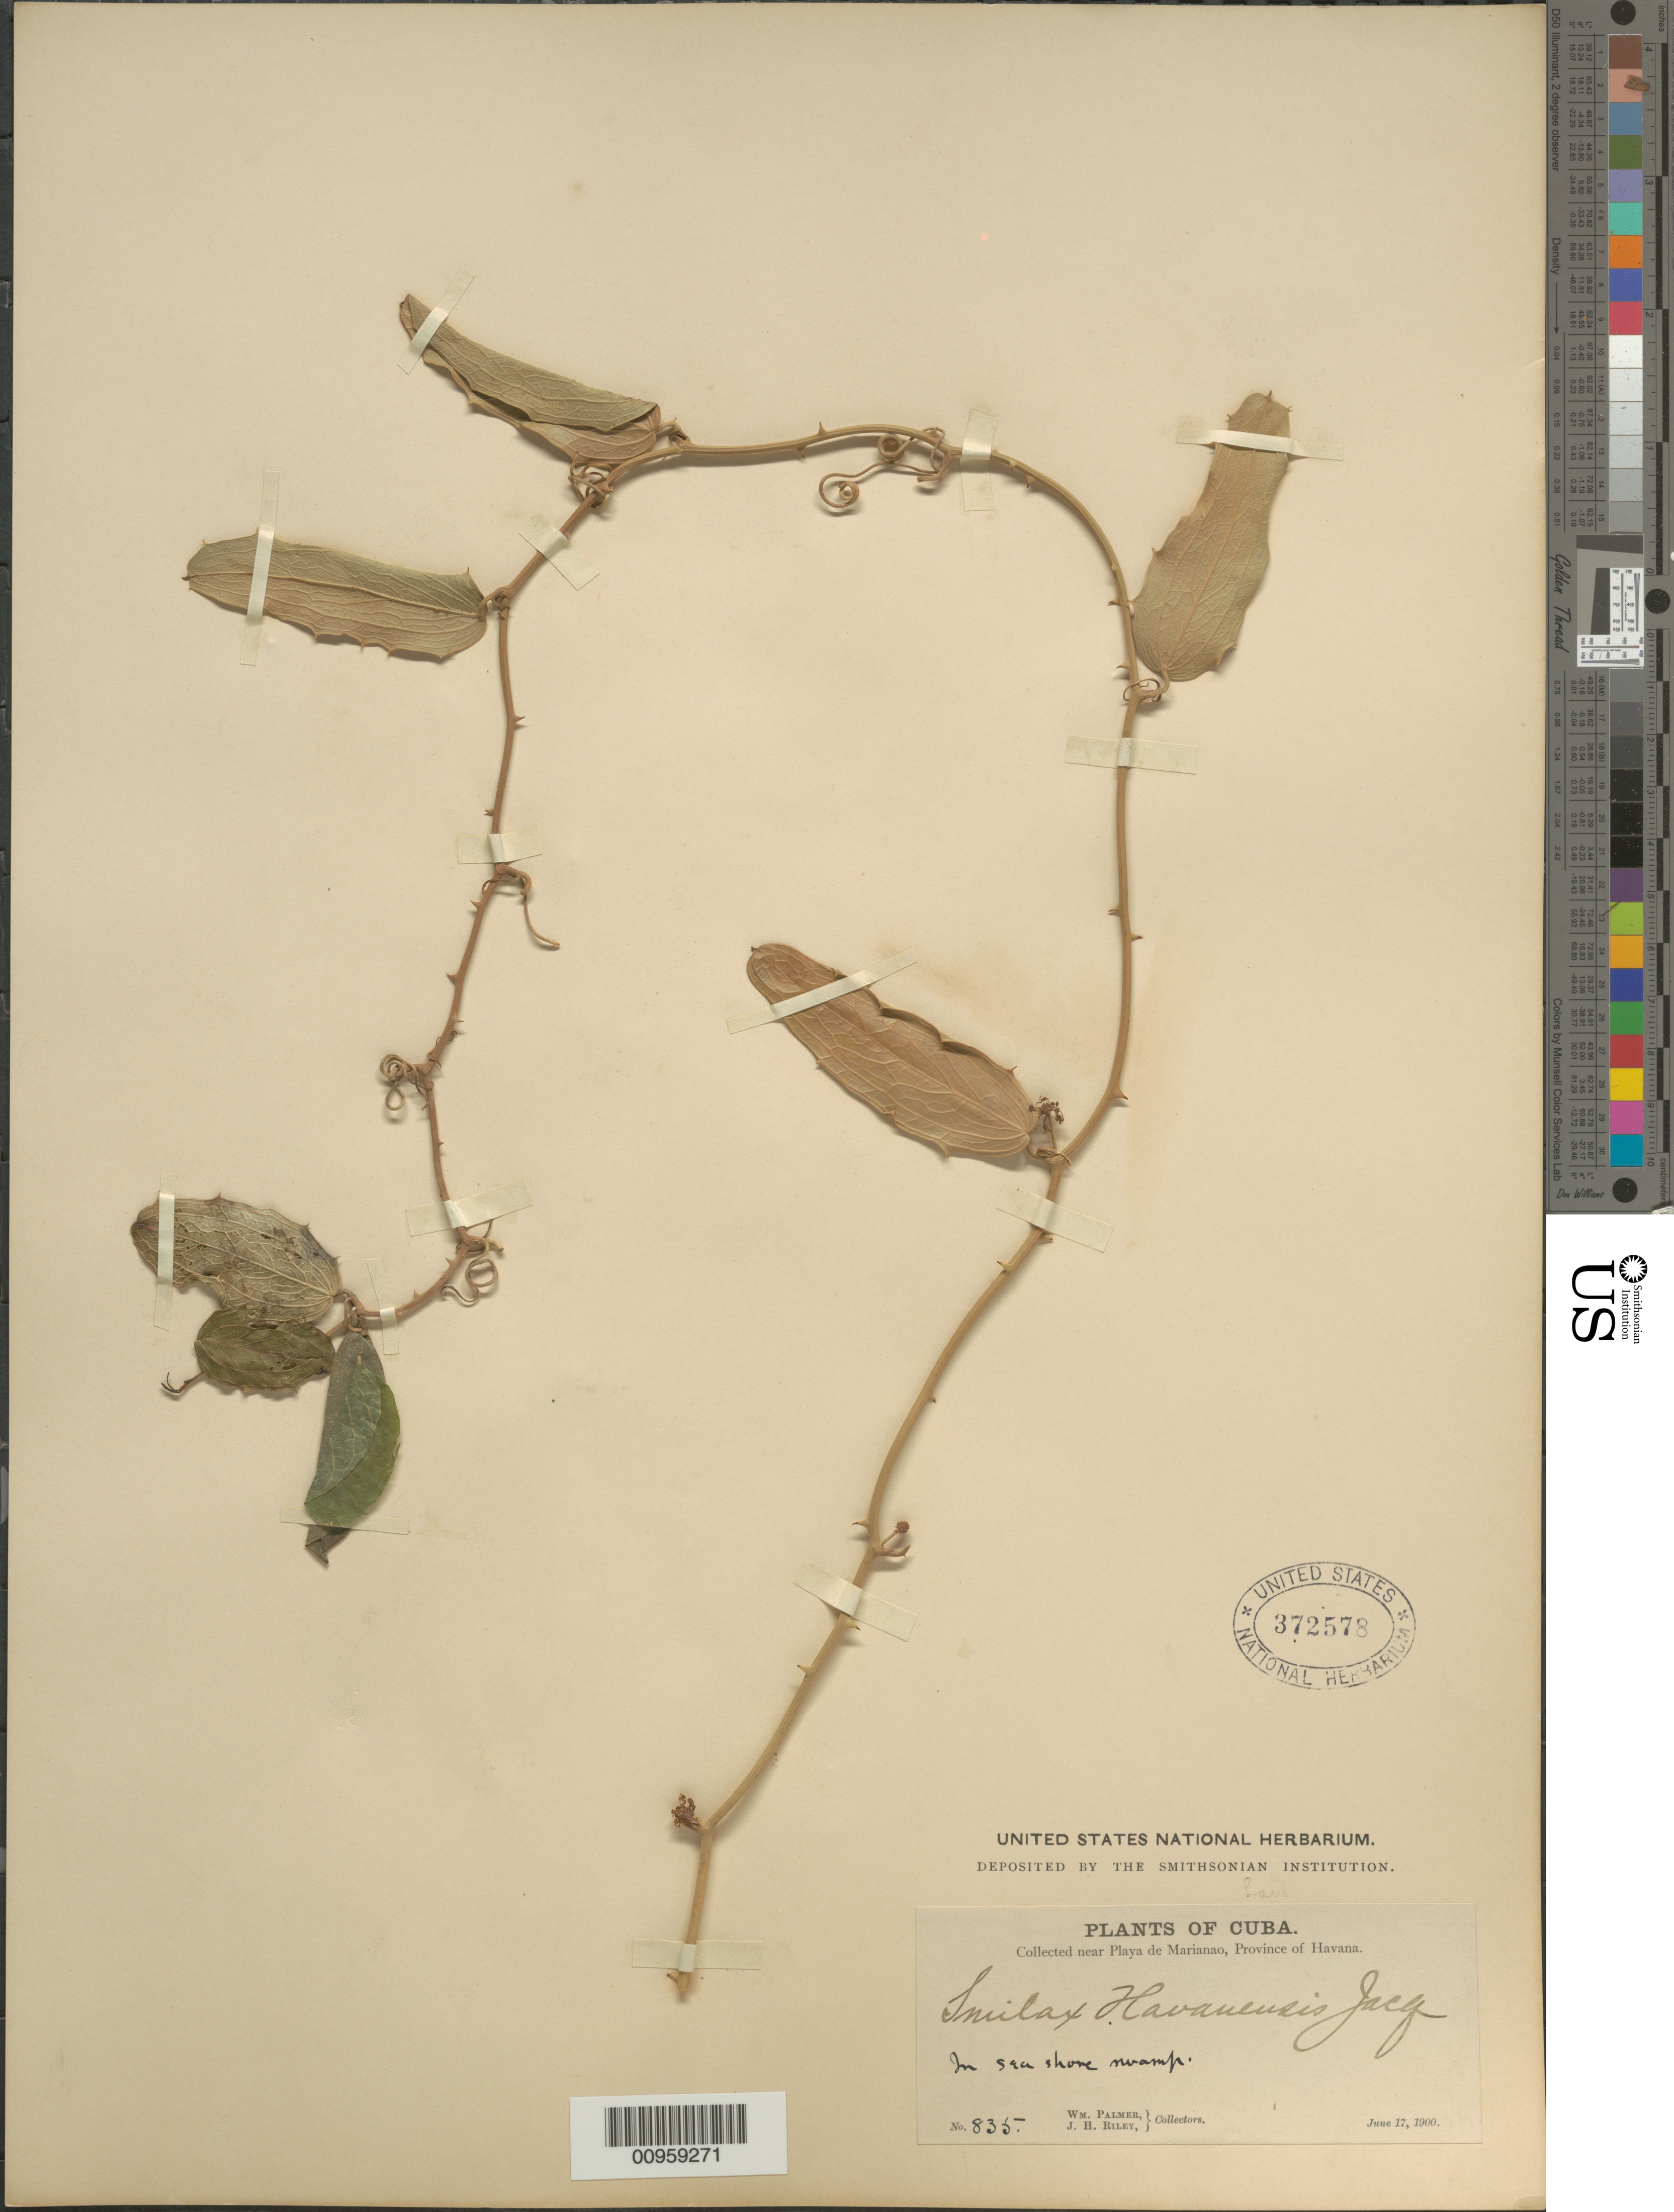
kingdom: Plantae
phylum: Tracheophyta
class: Liliopsida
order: Liliales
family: Smilacaceae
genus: Smilax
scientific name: Smilax havanensis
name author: Jacq.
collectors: W. Palmer & J. H. Riley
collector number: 835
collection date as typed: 17 Jun 1900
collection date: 1900-06-17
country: Cuba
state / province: La Habana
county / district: Municipio Playa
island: Cuba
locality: Near Playa de Marianao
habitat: In sea shore swamp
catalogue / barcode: US 372578